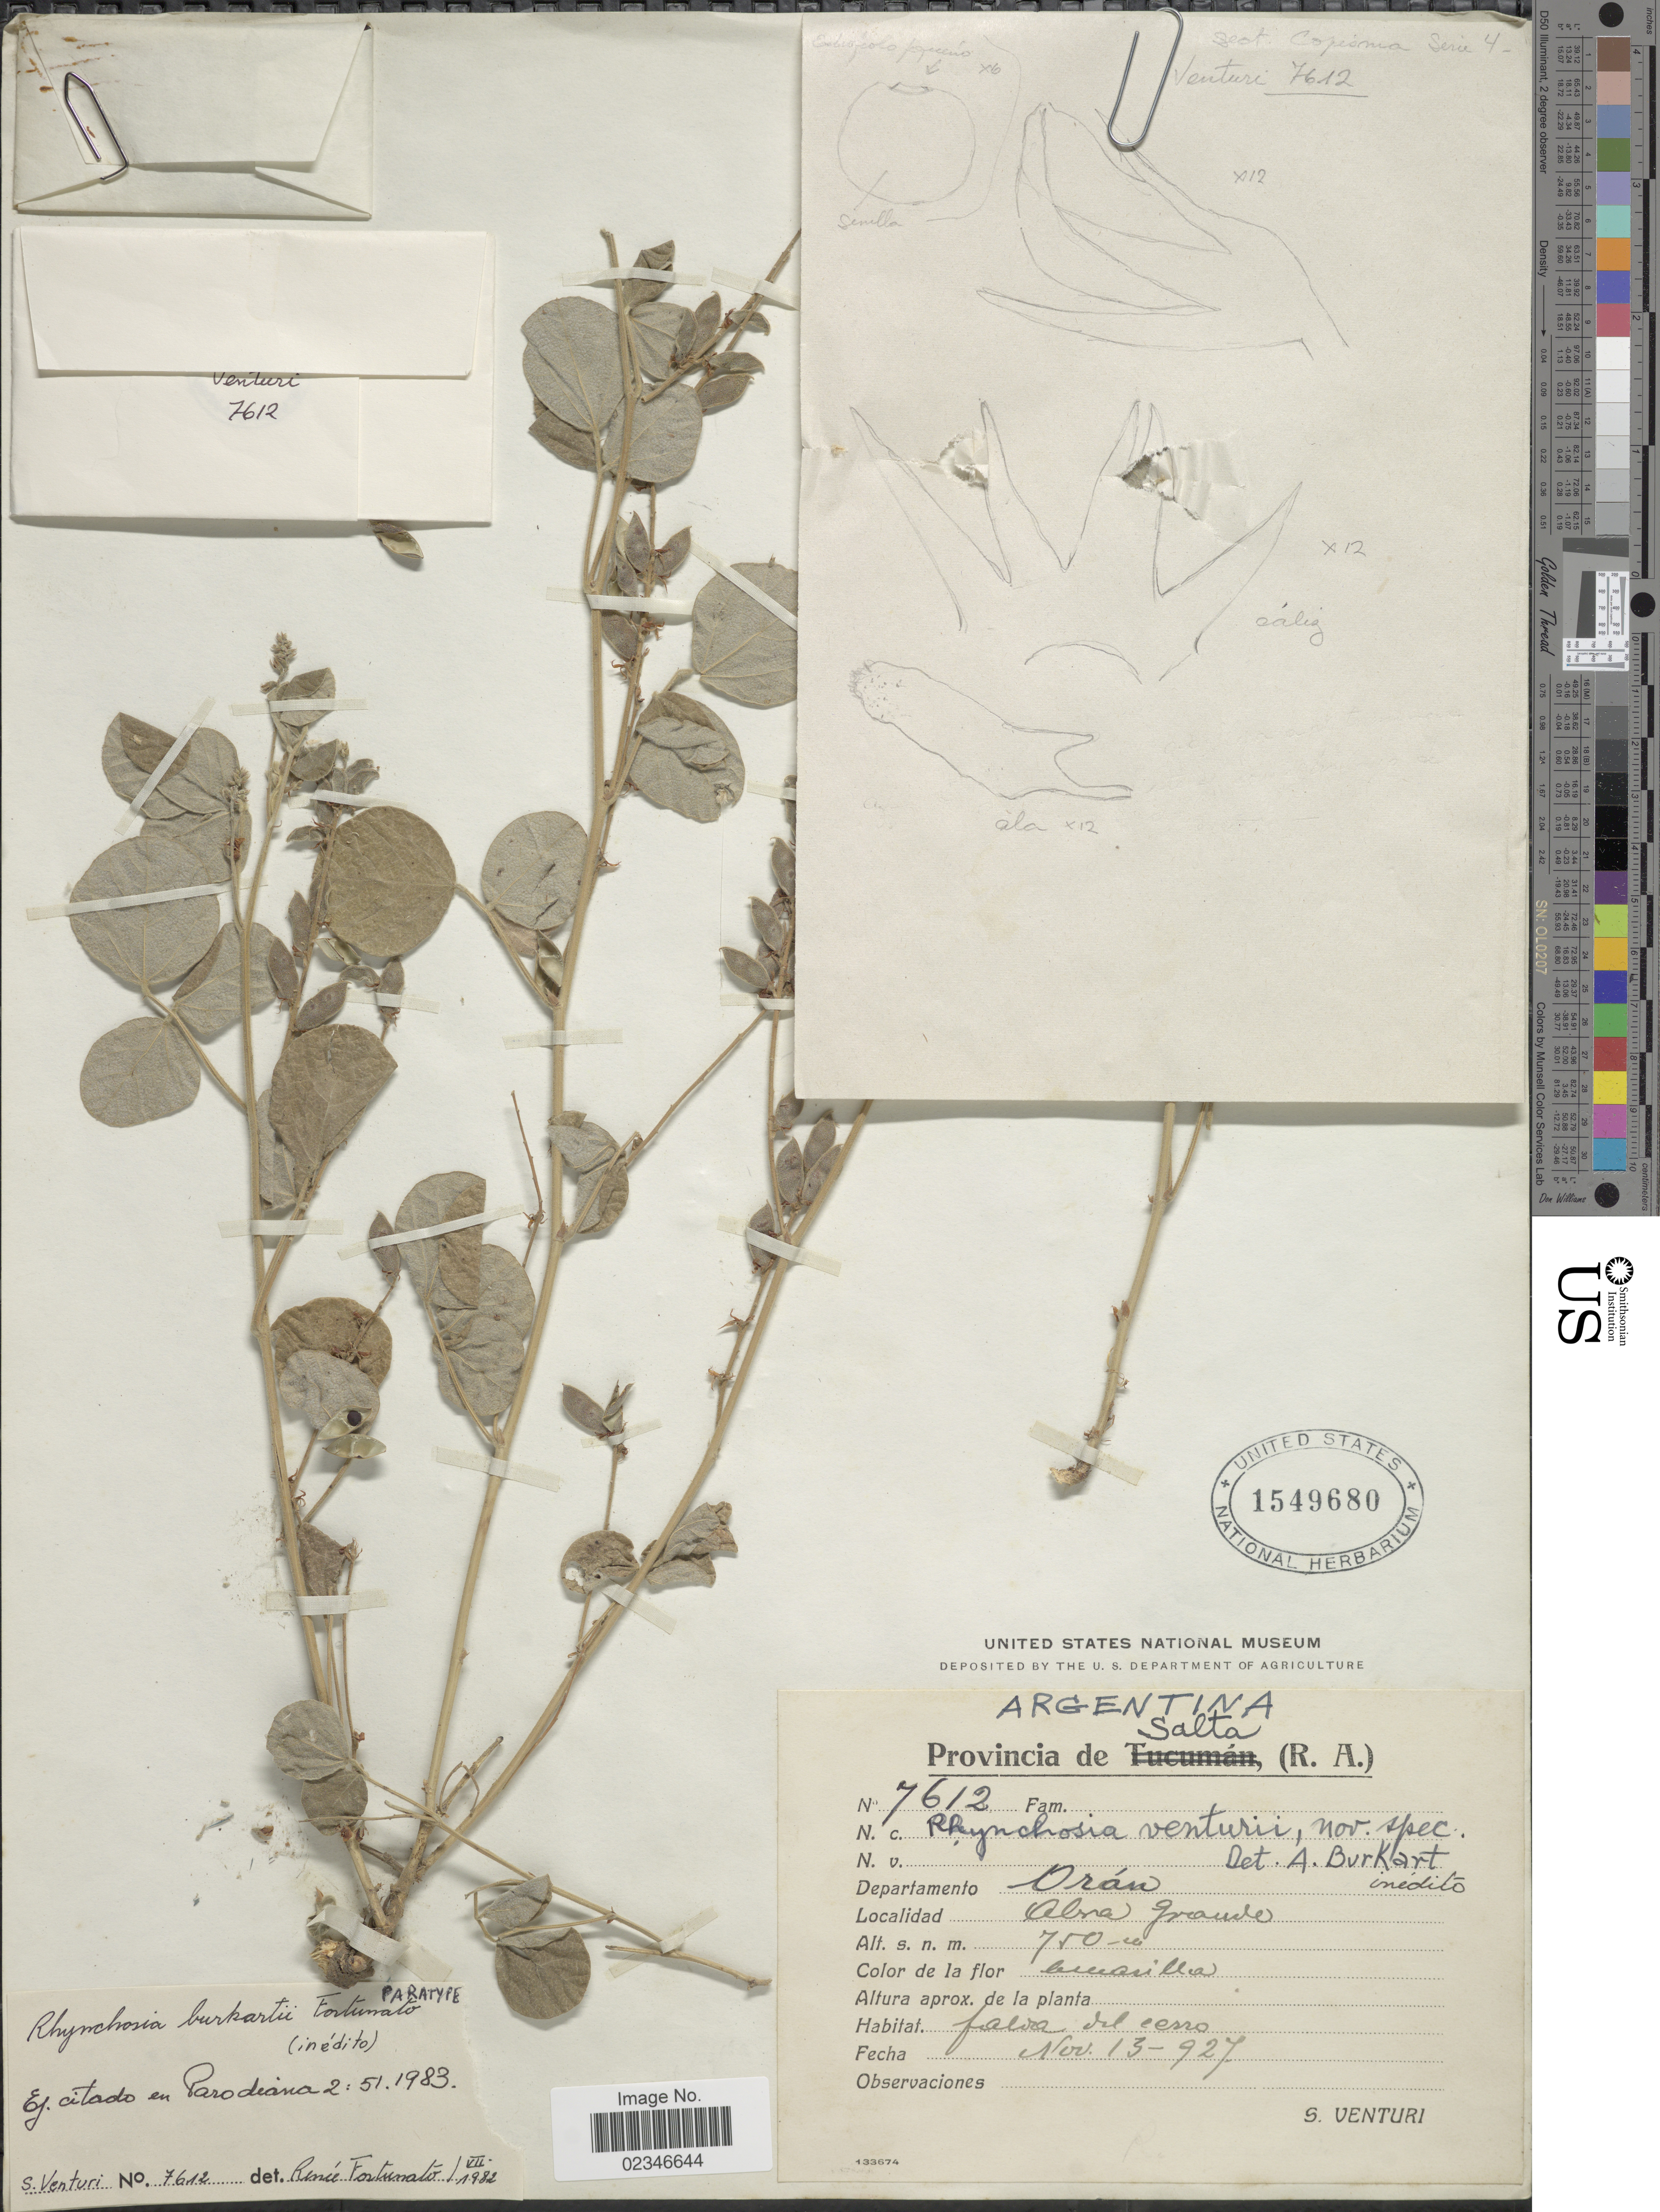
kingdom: Plantae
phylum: Tracheophyta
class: Magnoliopsida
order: Fabales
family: Fabaceae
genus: Rhynchosia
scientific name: Rhynchosia burkartii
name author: Fortunato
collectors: S. Venturi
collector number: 7612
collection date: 1927-11-13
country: Argentina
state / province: Salta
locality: Departamento Oran, Abra Grande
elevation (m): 750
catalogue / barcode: US 1549680